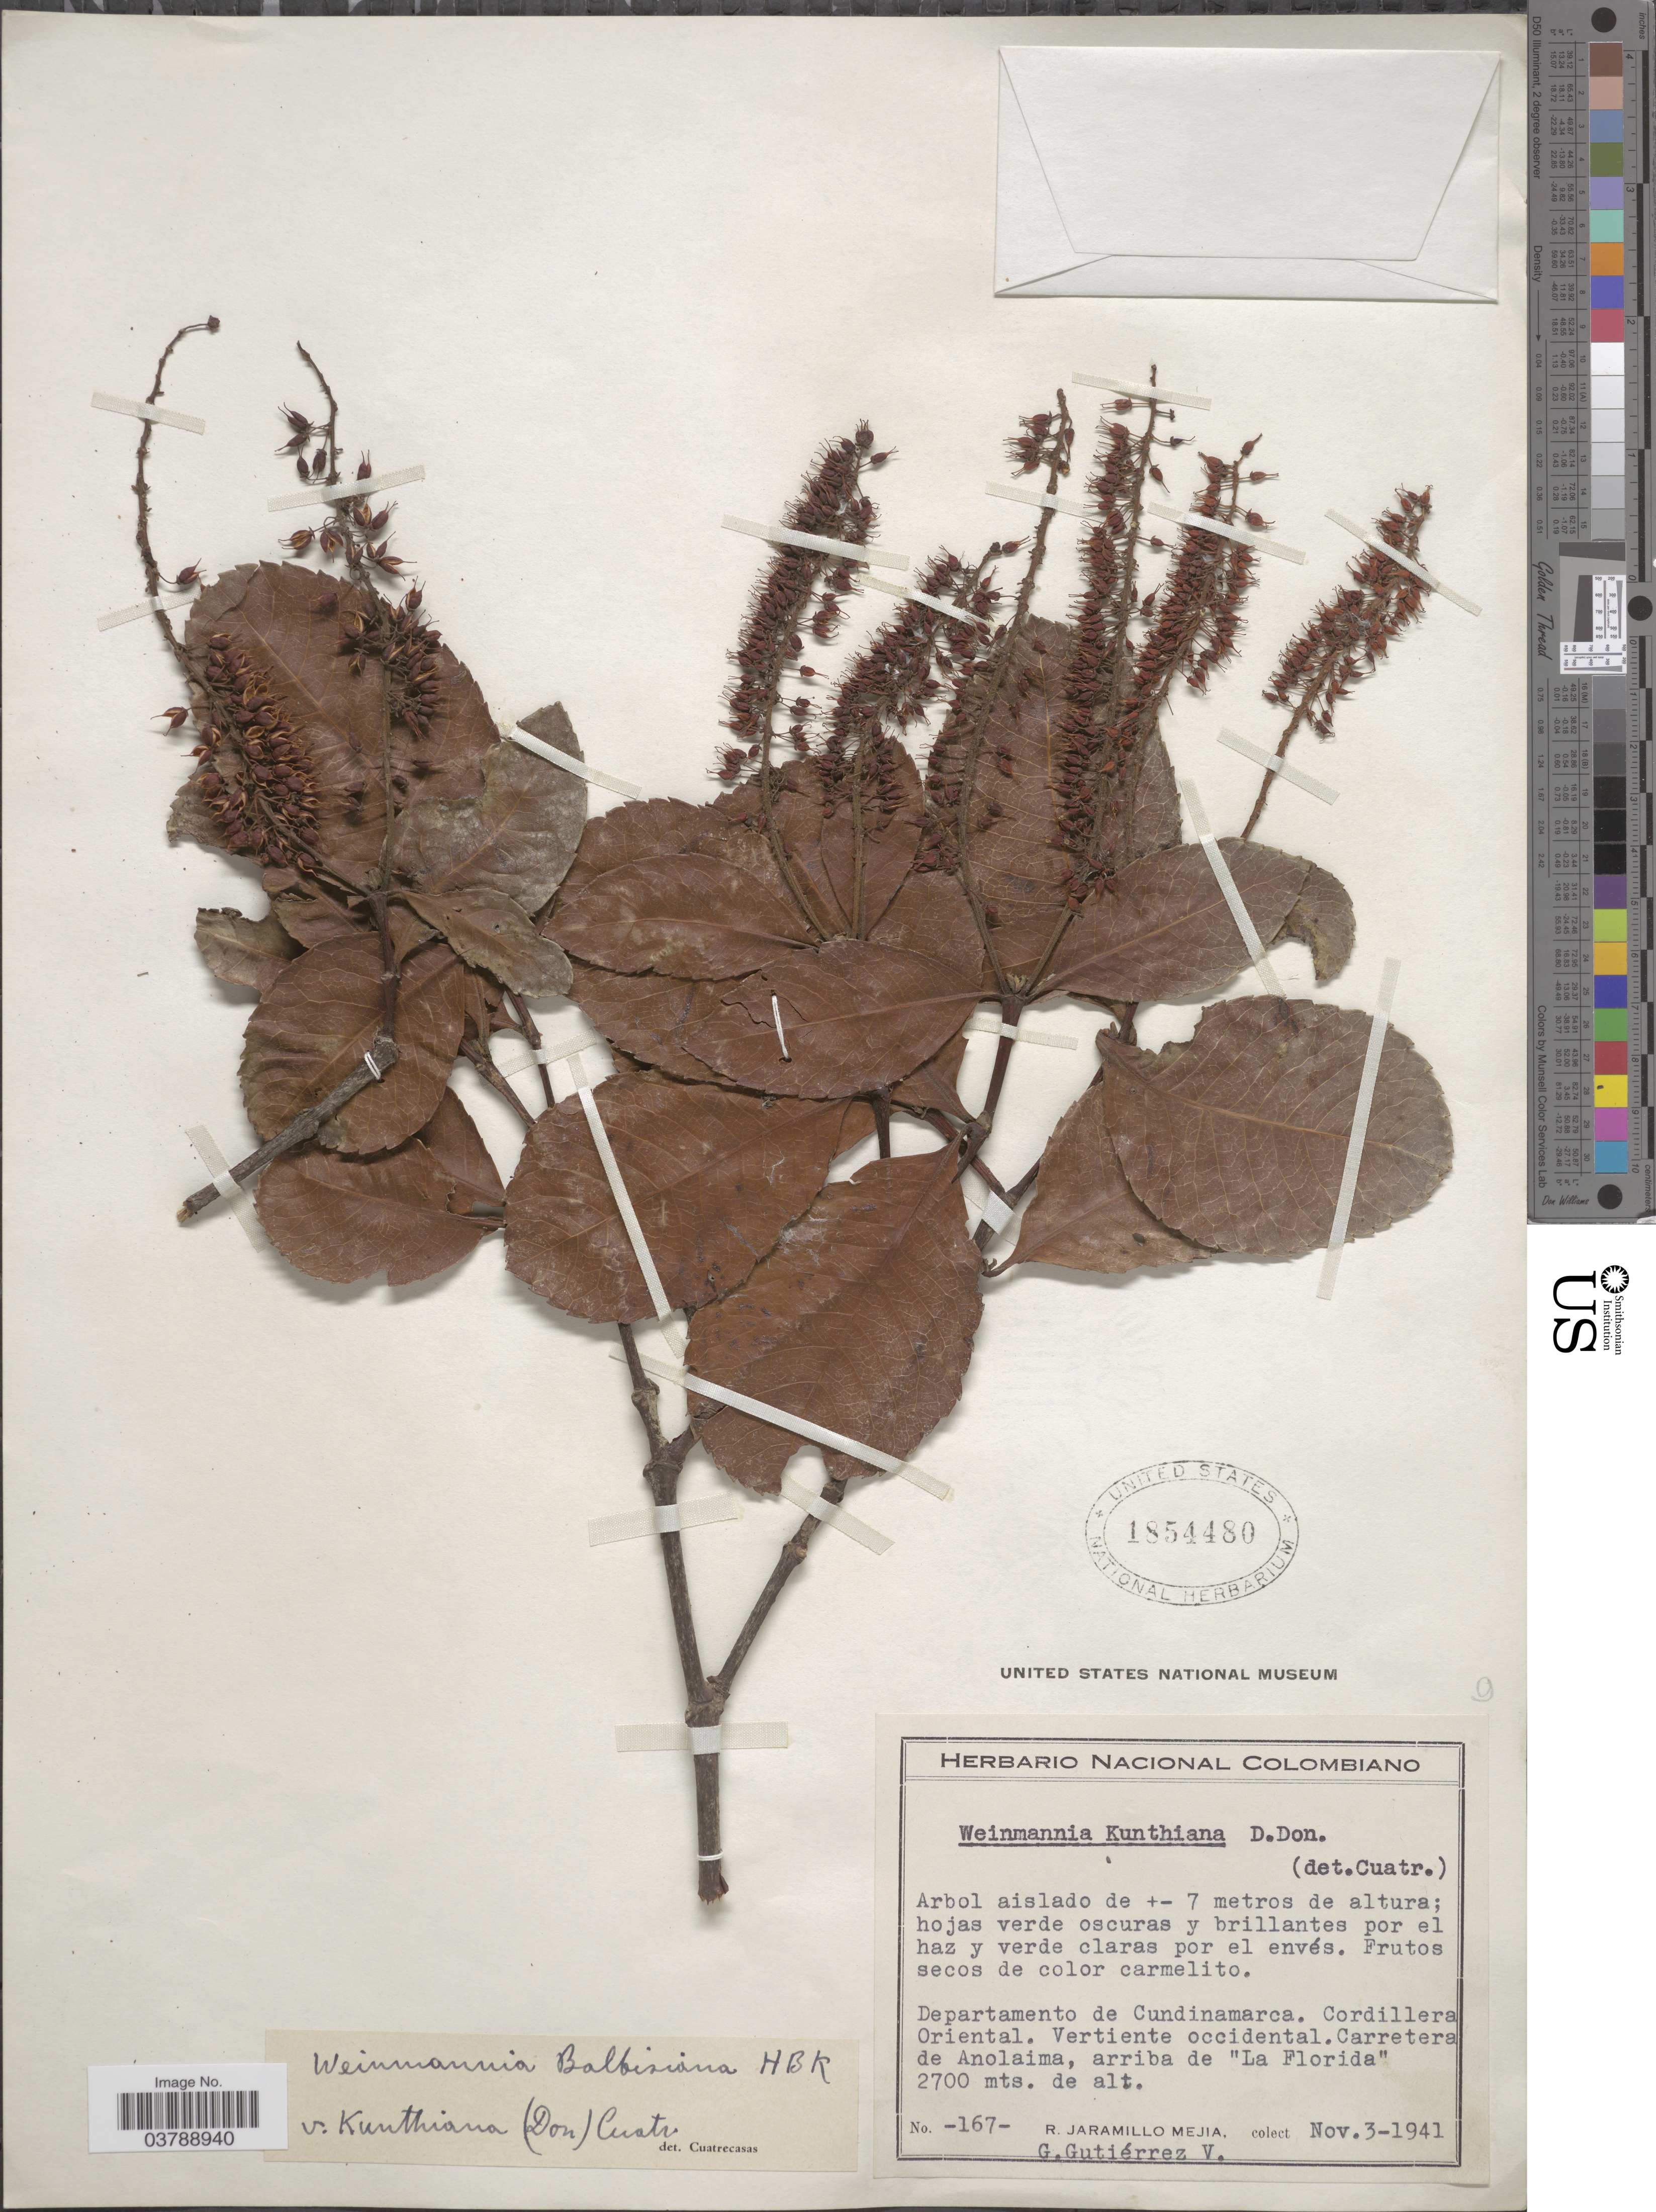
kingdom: Plantae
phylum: Tracheophyta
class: Magnoliopsida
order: Oxalidales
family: Cunoniaceae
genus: Weinmannia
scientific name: Weinmannia balbisiana var. kunthiana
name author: (D. Don) Cuatrec.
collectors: R. Jaramillo M. & G. Gutiérrez V.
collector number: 167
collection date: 1941-11-03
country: Colombia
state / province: Cundinamarca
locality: Departamento de Cundinamarca. Cordillera Oriental. Vertiente occidental. Carretera de Anolaima, arriba de "La Florida".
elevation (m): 2700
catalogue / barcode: US 1854480